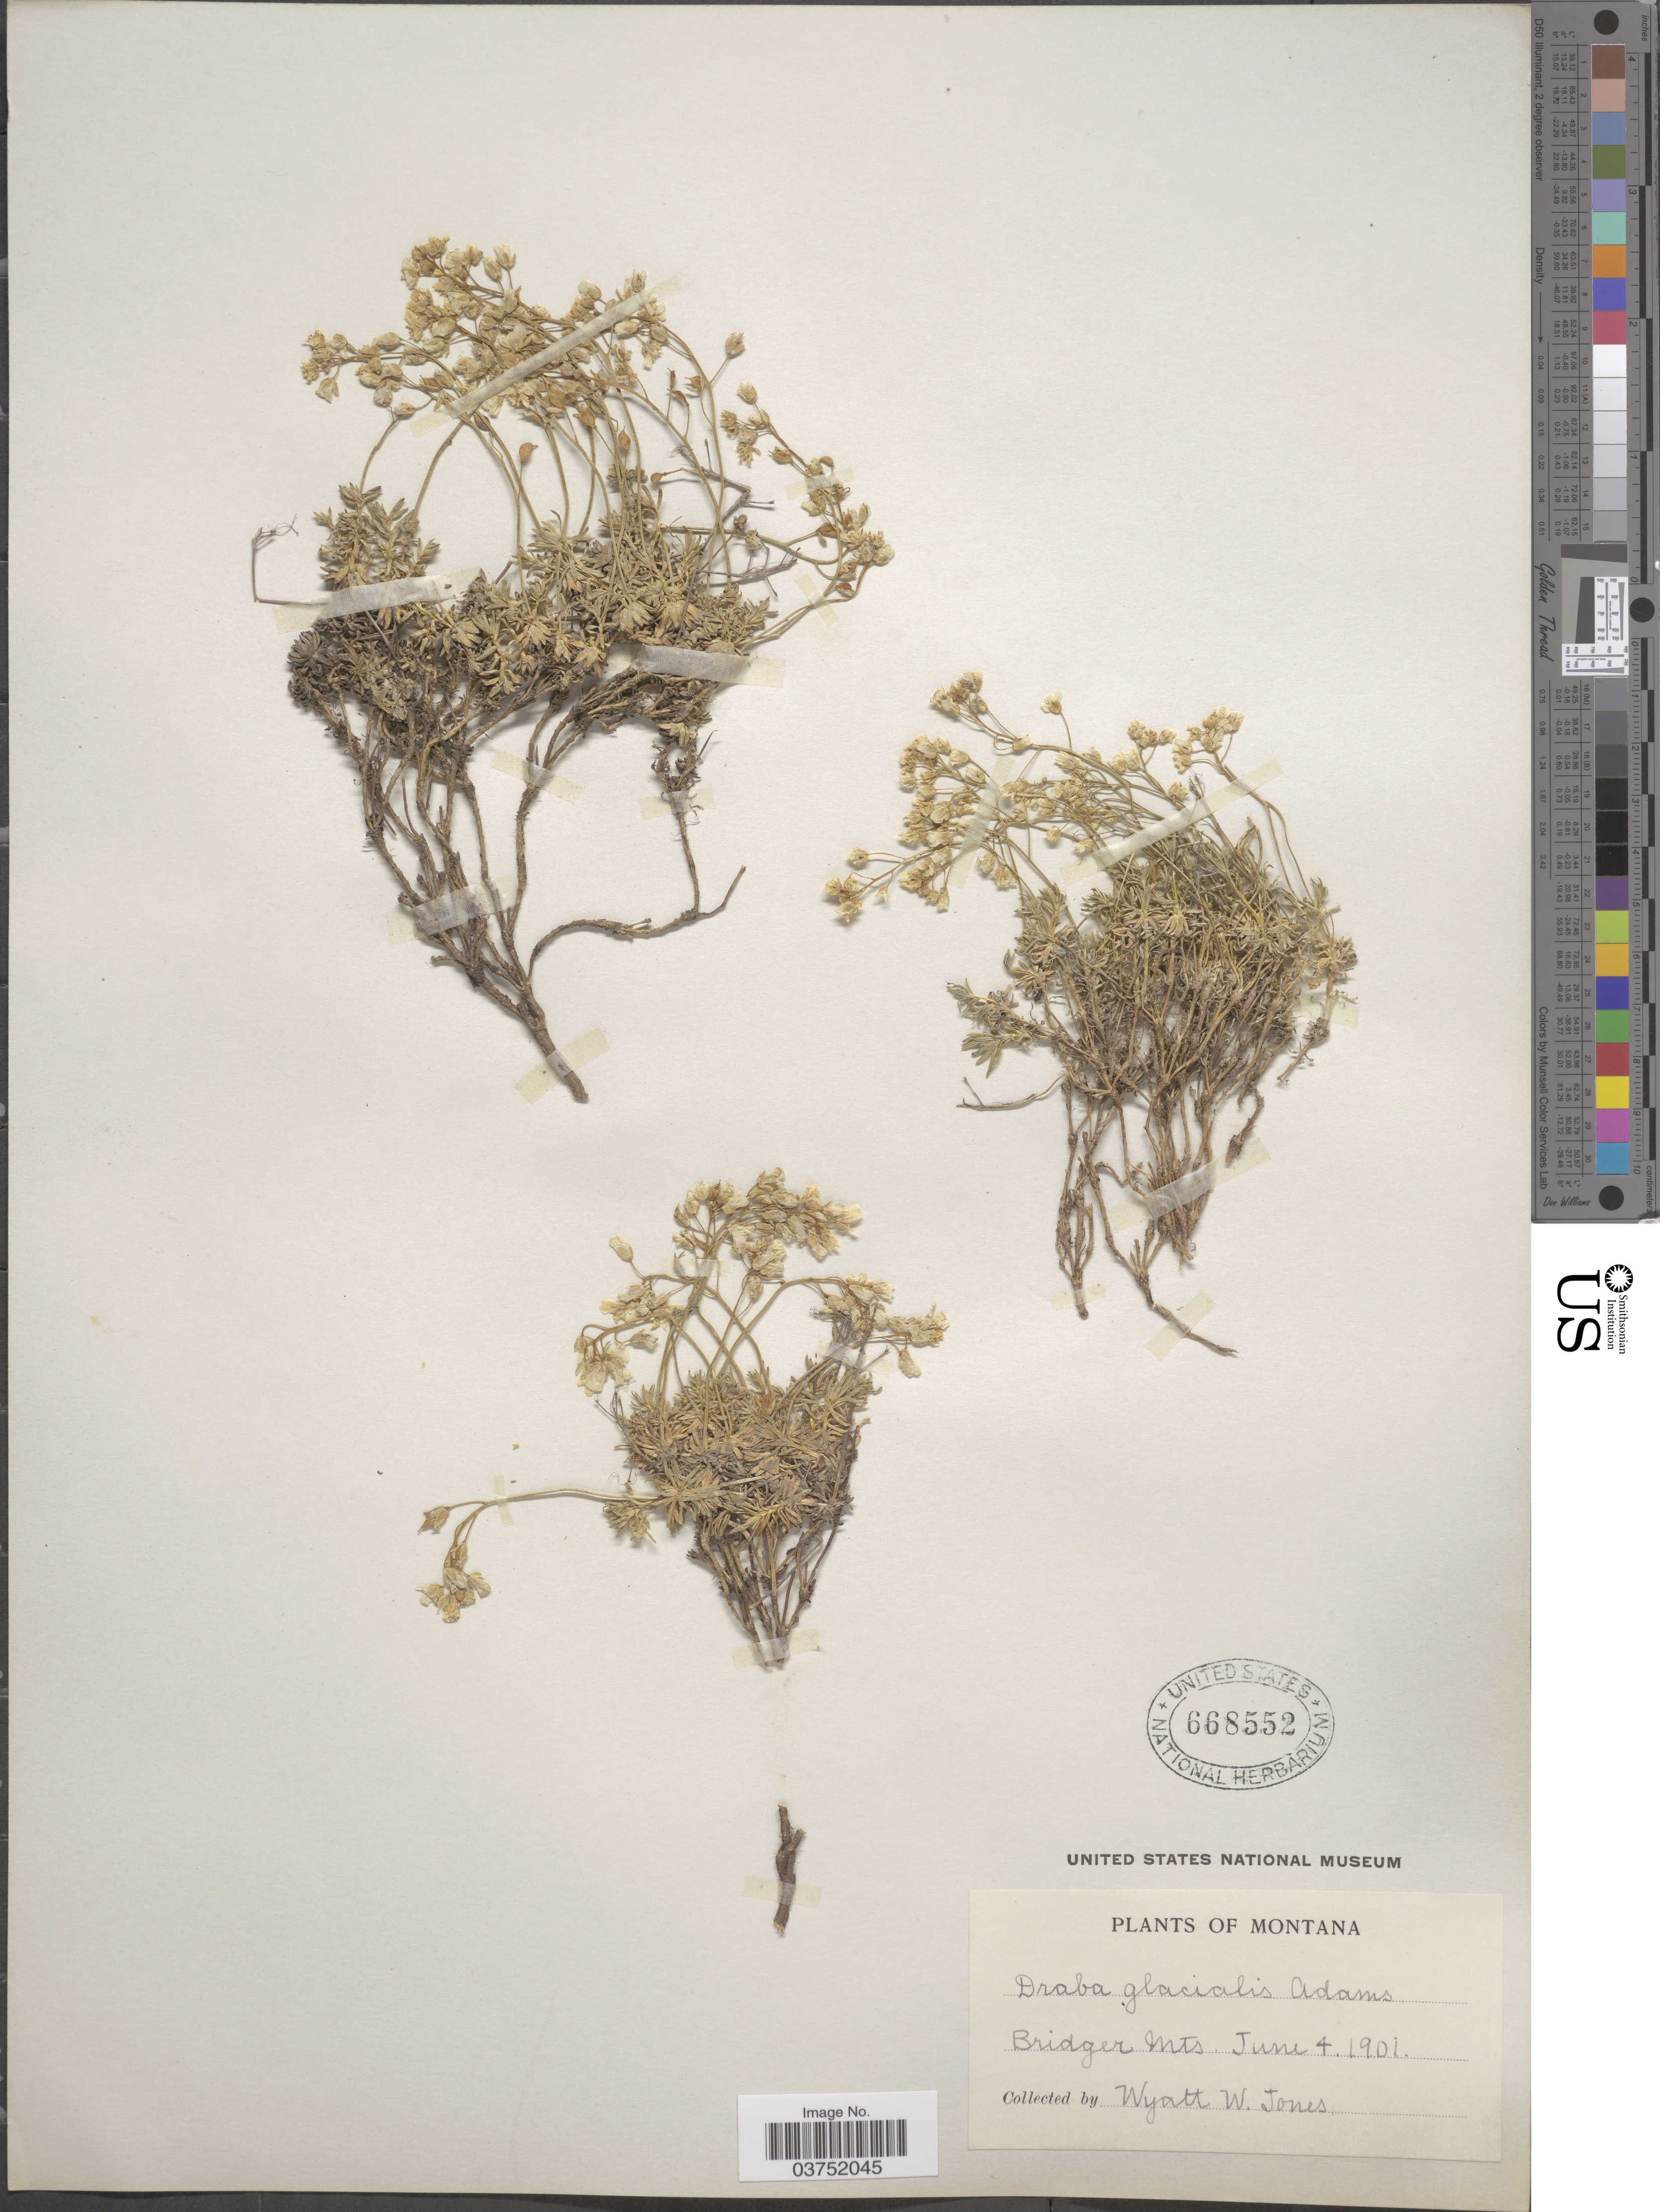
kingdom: Plantae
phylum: Tracheophyta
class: Magnoliopsida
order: Brassicales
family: Brassicaceae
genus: Draba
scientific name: Draba oligosperma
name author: Hook.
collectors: W. W. Jones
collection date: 1901-06-04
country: United States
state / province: Montana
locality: Bridger Mts.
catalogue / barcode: US 668552